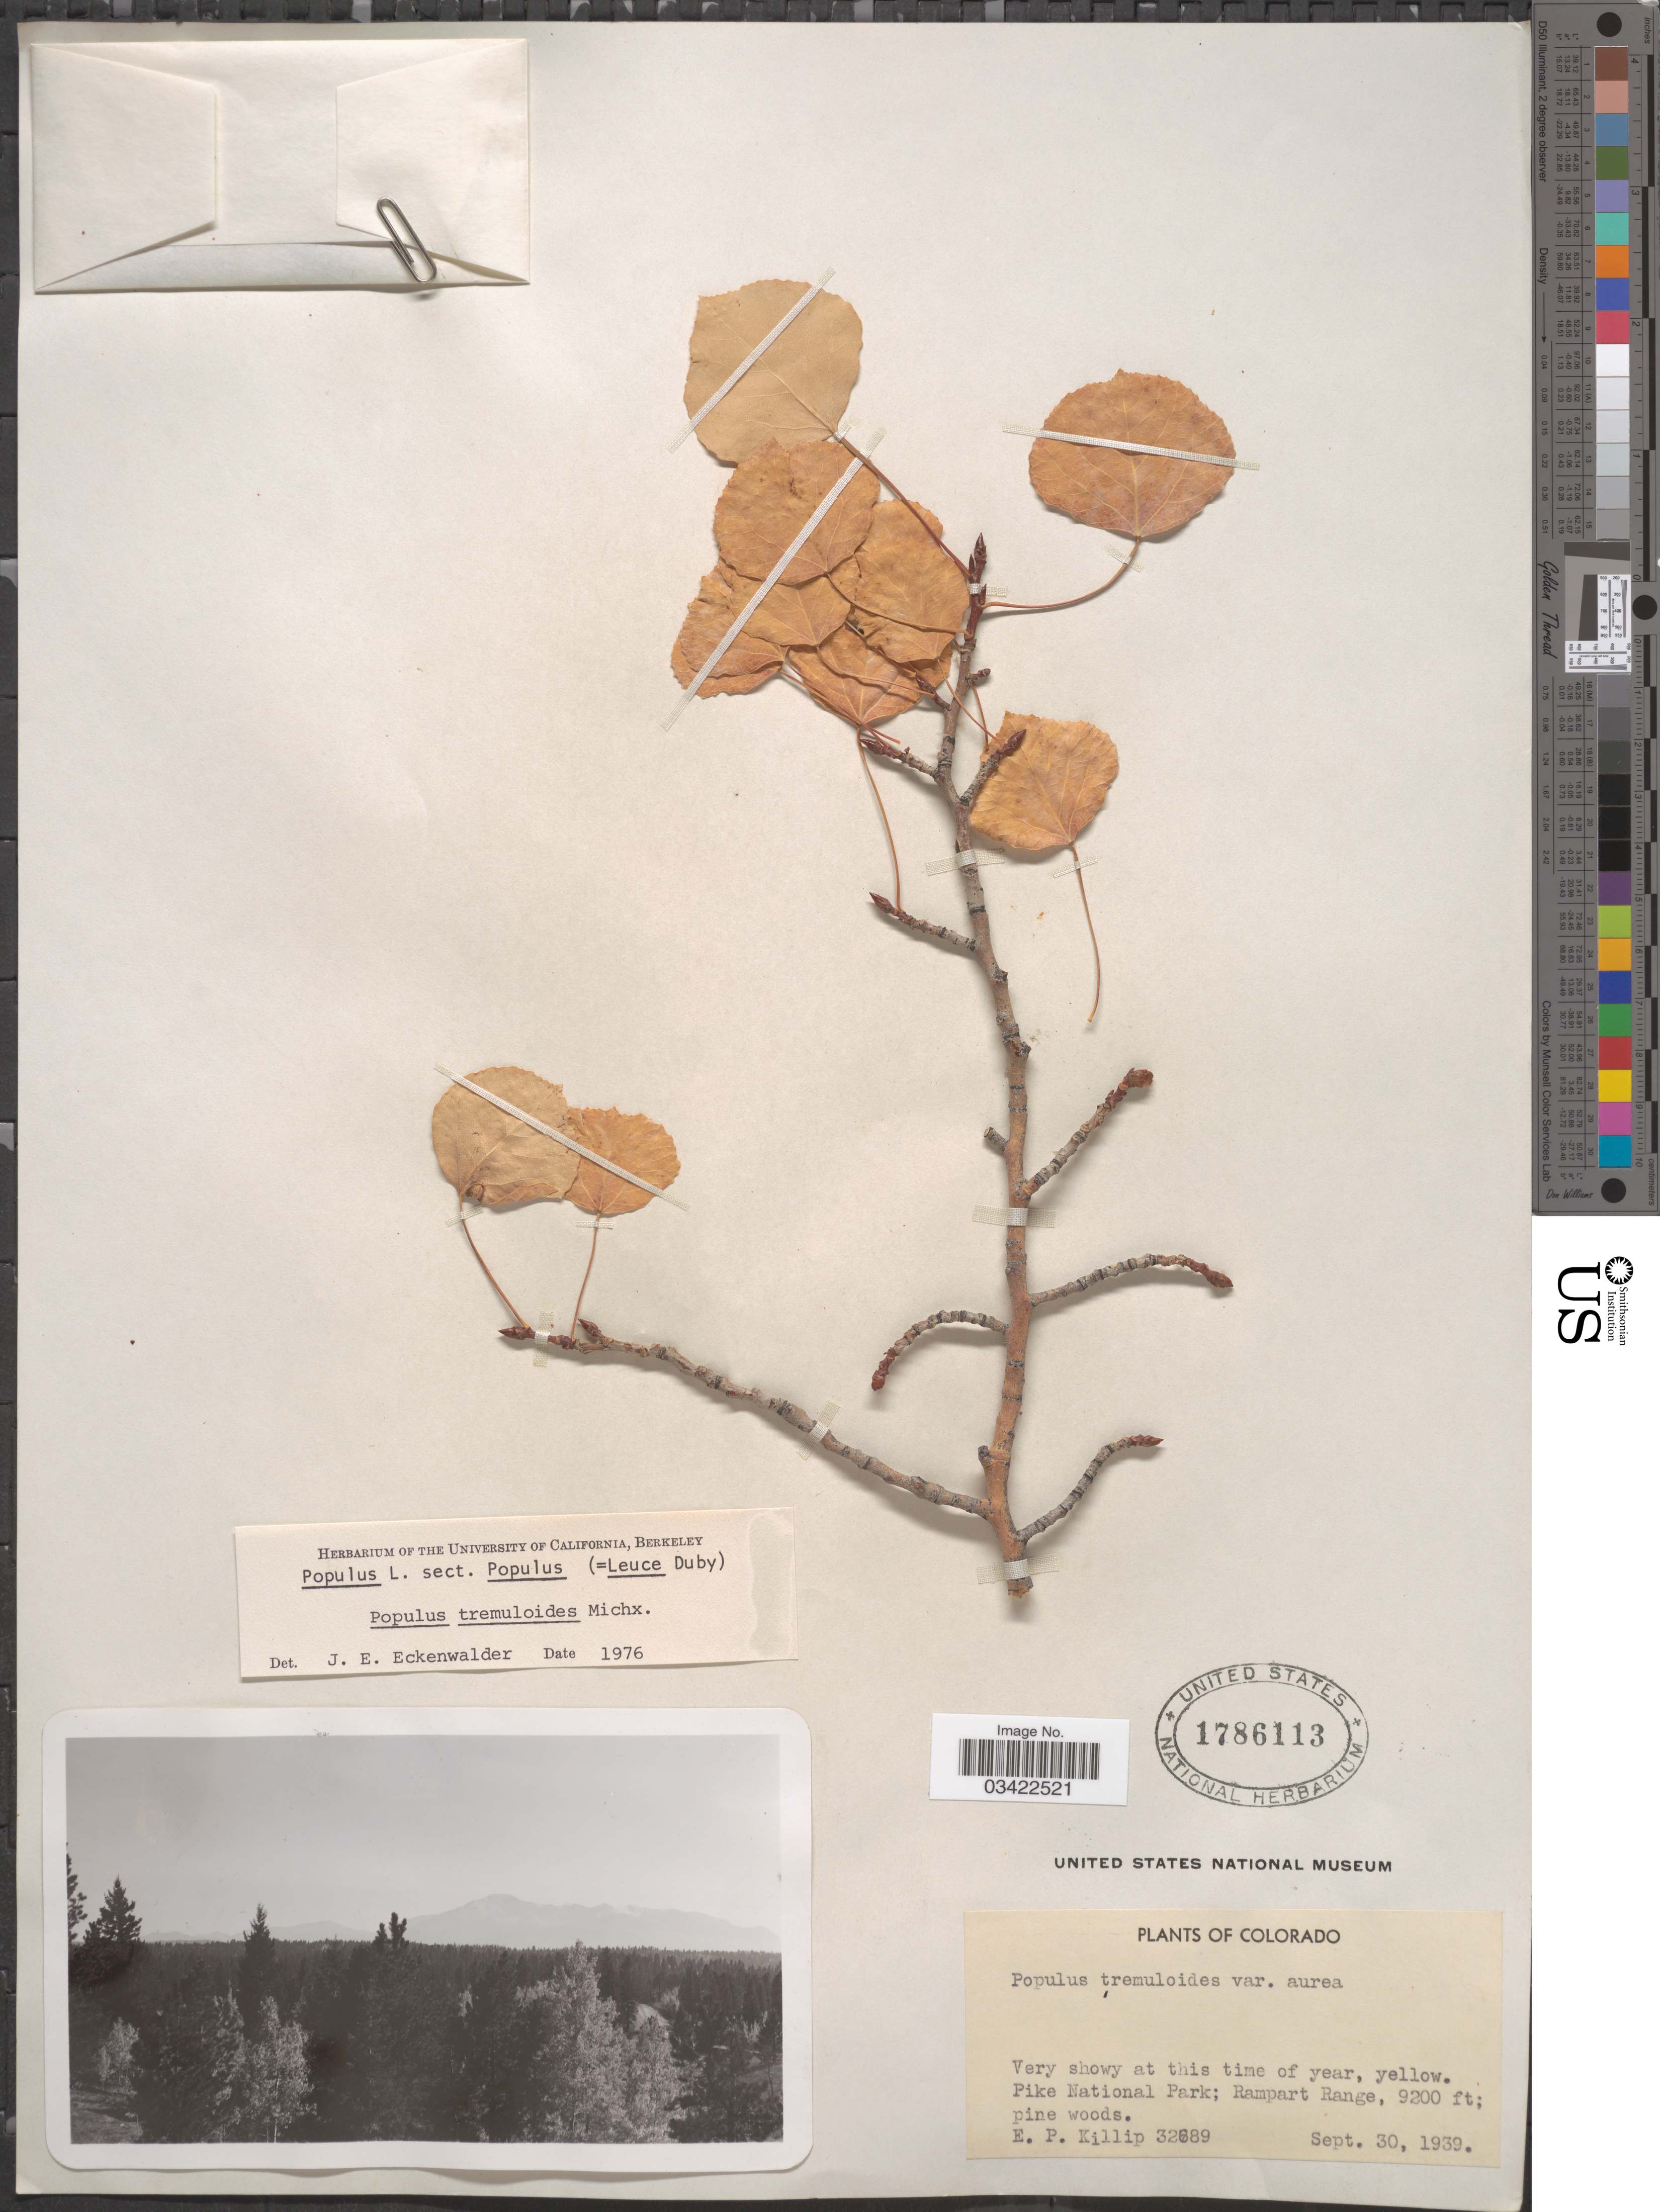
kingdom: Plantae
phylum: Tracheophyta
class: Magnoliopsida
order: Malpighiales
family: Salicaceae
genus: Populus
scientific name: Populus tremuloides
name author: Michx.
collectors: E. P. Killip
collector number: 32689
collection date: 1939-09-30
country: United States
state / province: Colorado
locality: Pike National Park; Rampart Range.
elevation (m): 2804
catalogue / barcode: US 1786113